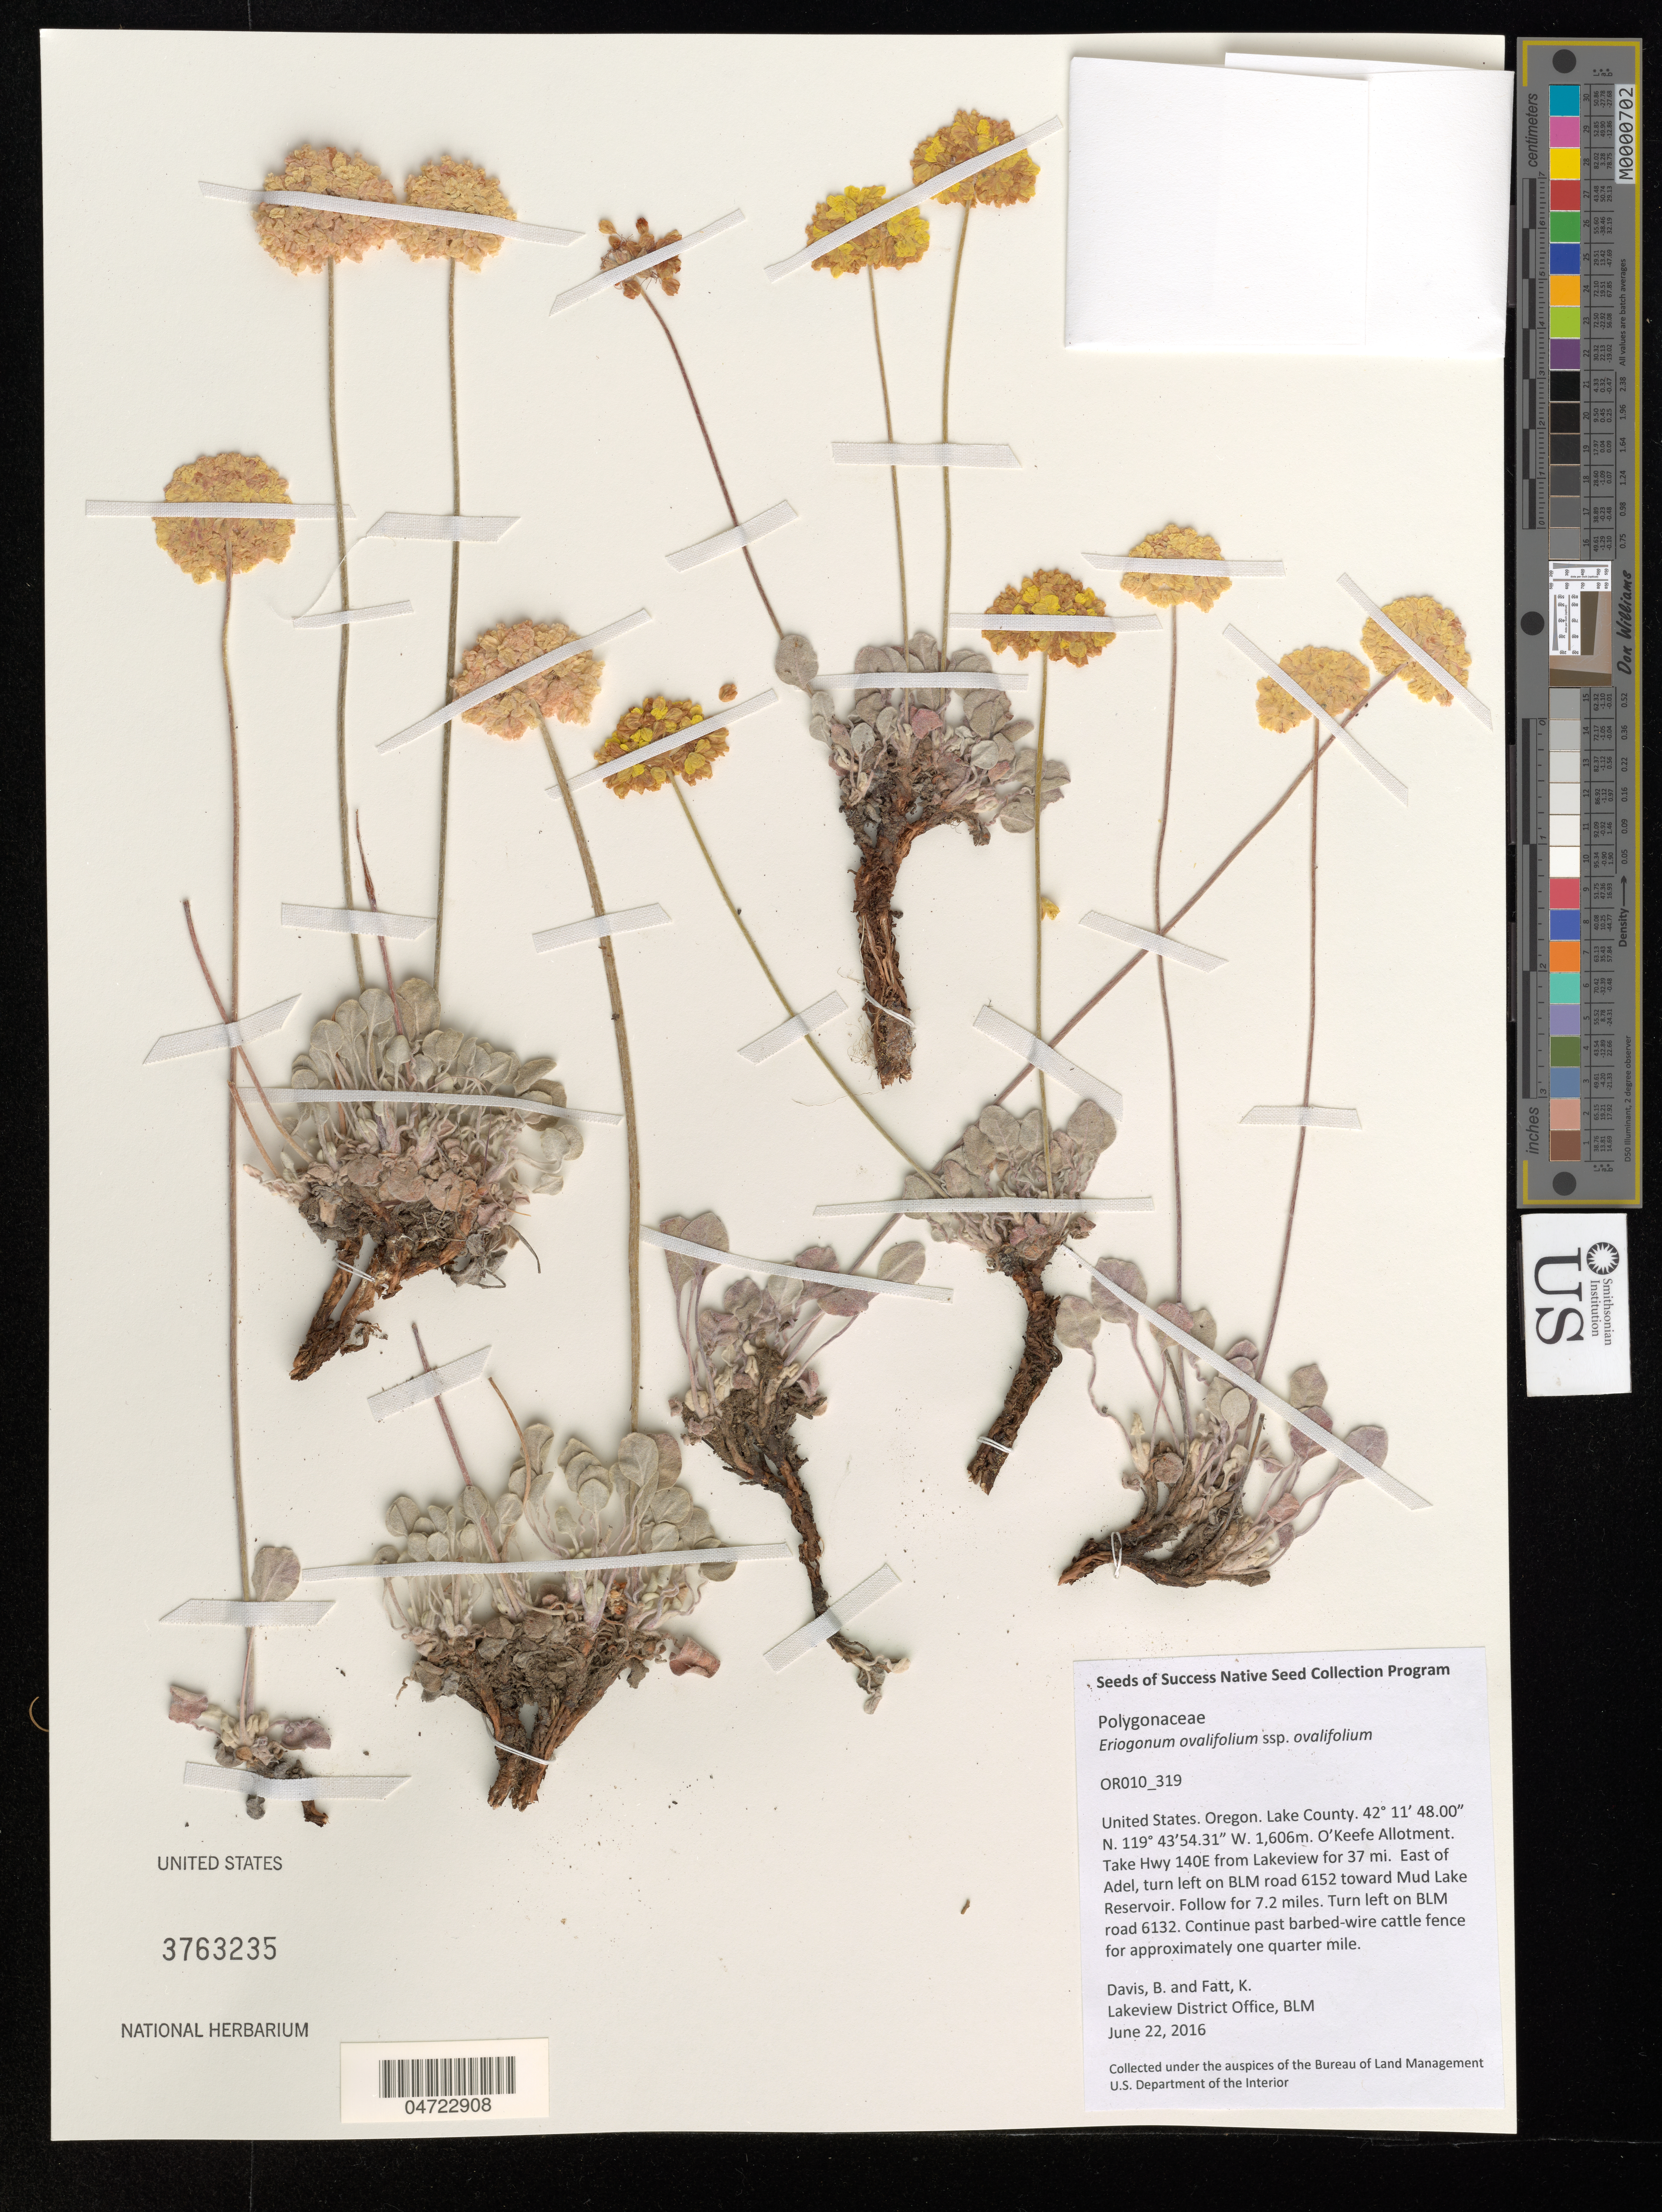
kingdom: Plantae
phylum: Tracheophyta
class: Magnoliopsida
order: Caryophyllales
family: Polygonaceae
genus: Eriogonum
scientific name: Eriogonum ovalifolium subsp. ovalifolium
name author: Nutt.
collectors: B. Davis & K. Fatt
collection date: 2016-06-22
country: United States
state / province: Oregon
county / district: Lake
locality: Lake County. O'Keele Allotment. Take Hwy 140E from Lakeview for 37 mi. East of Adel, turn left on BLM road 6152 toward Mud Lake Reservoir. Follow for 7.2 miles. Turn left on BLM road 6132. Continue past barbed-wire cattle fence for approximately one quarter mile.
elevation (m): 1606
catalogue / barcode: US 3763235